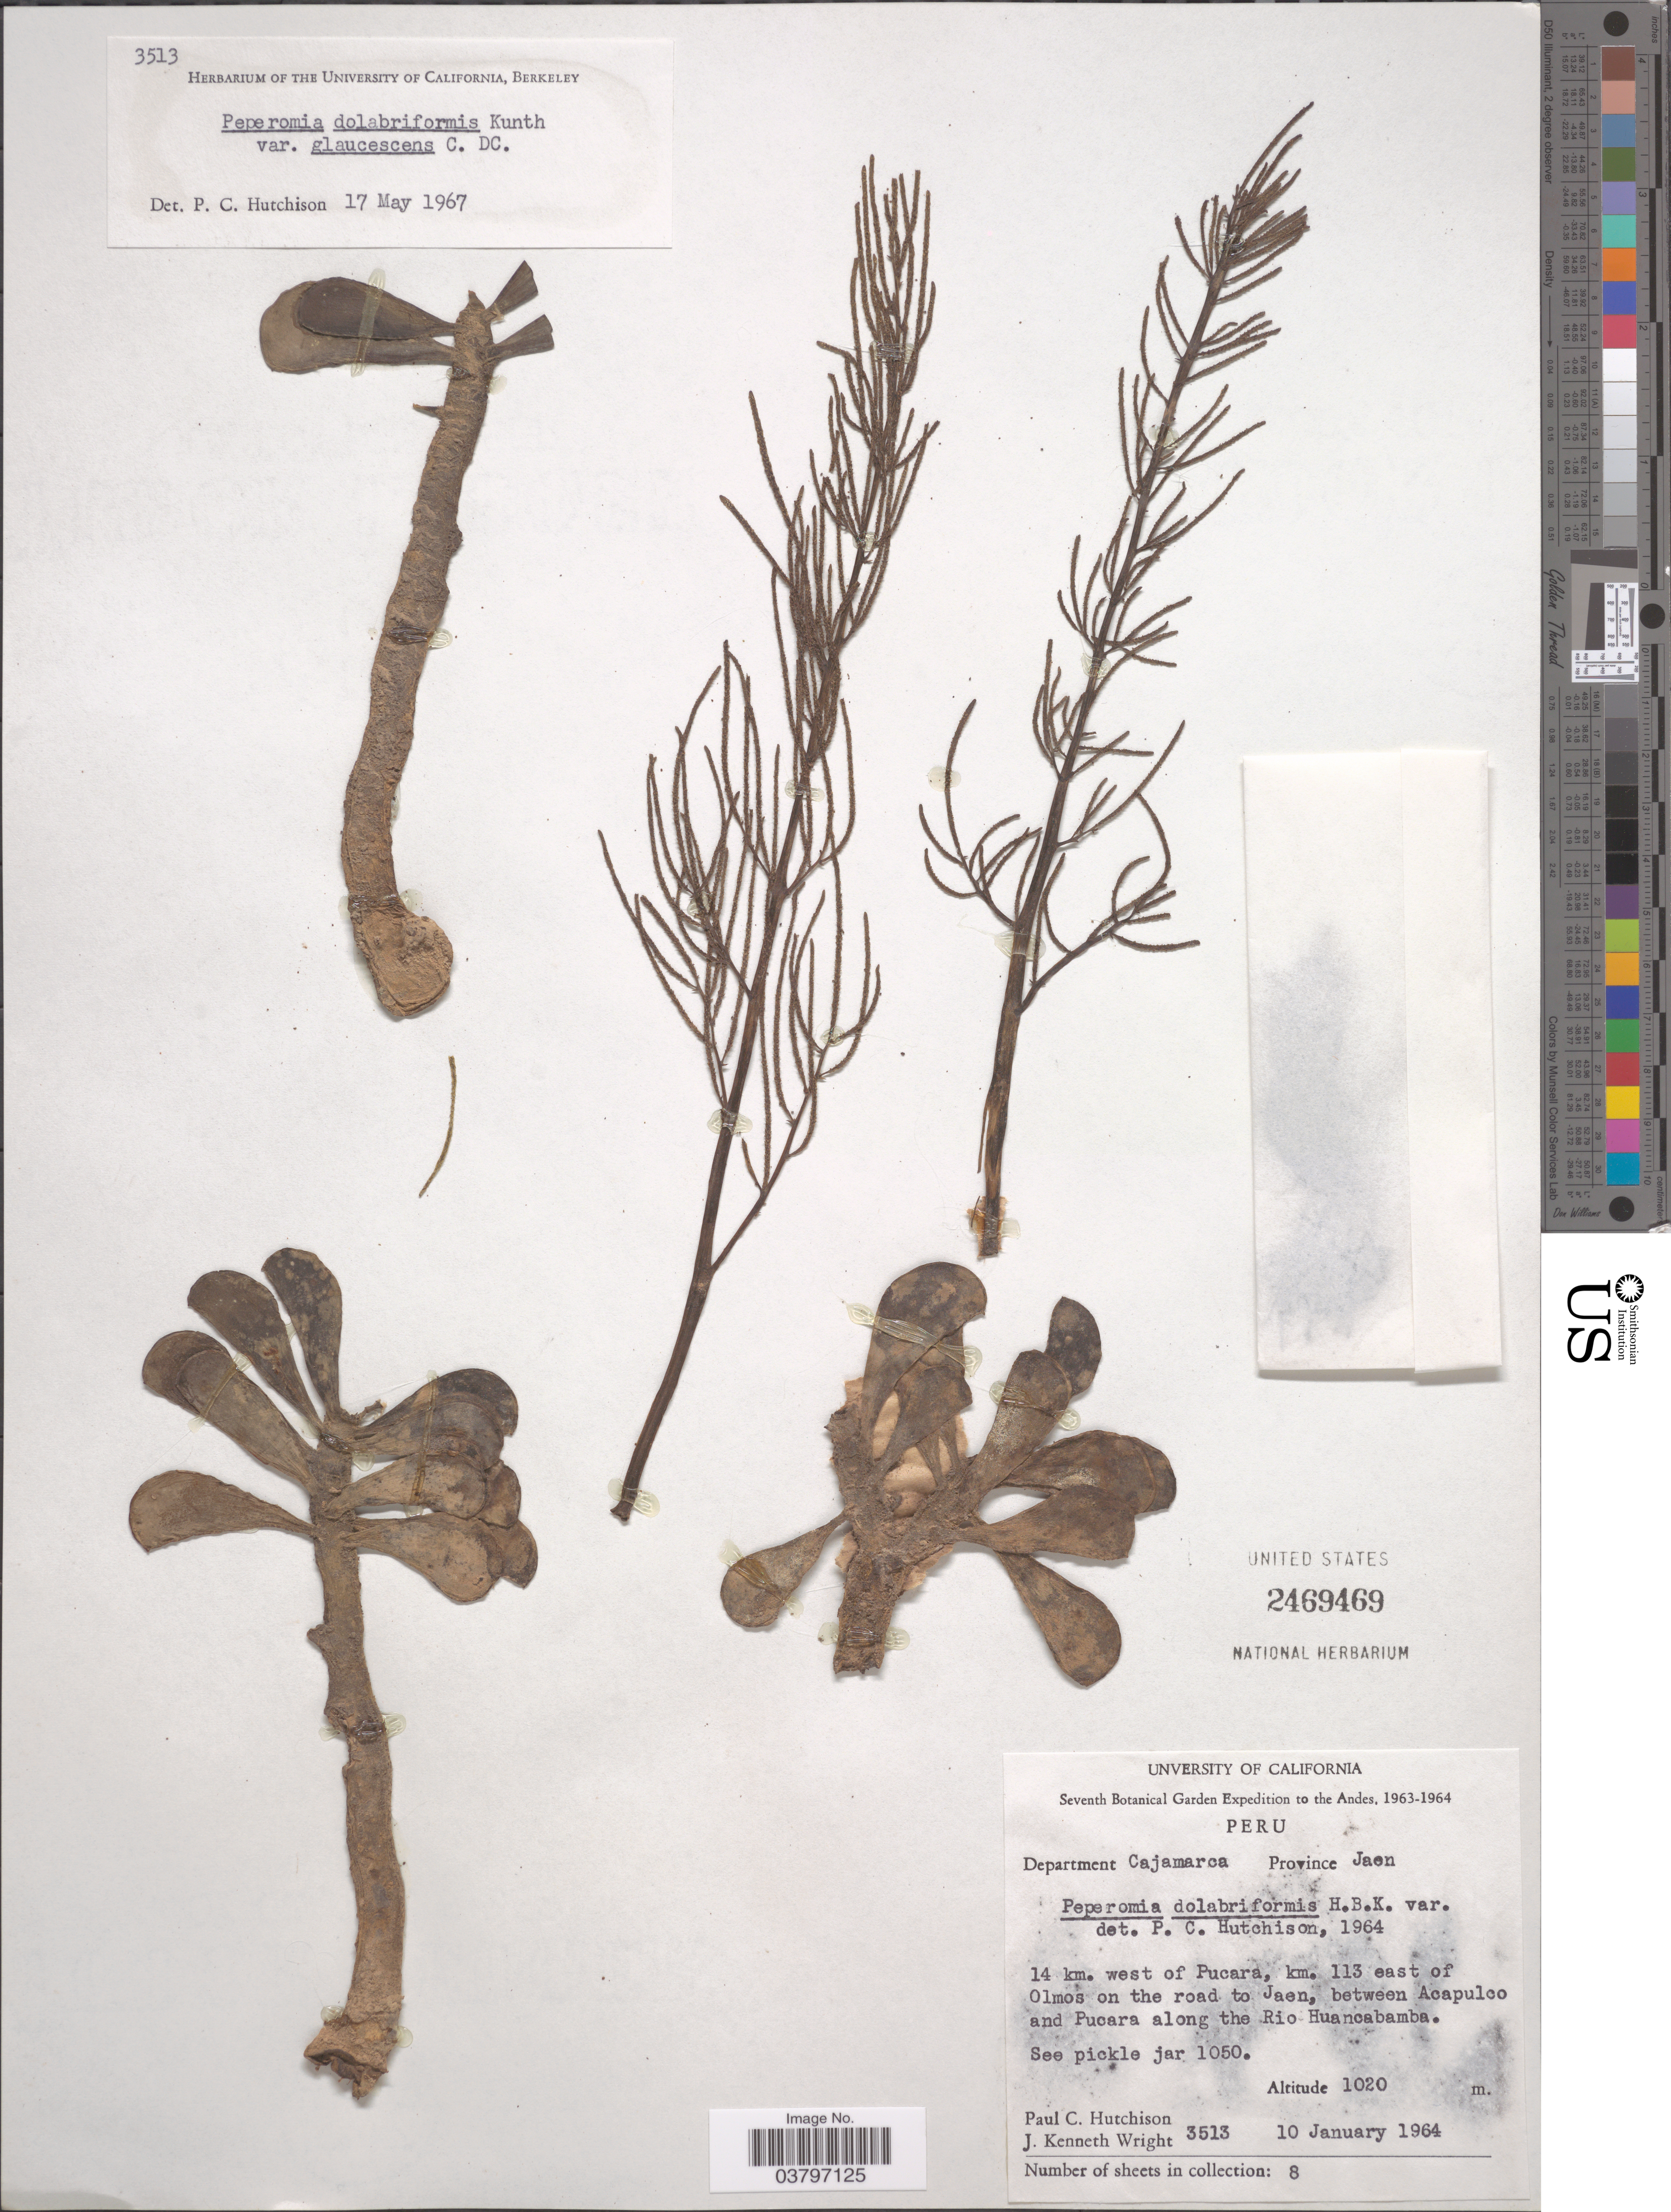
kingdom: Plantae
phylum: Tracheophyta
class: Magnoliopsida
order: Piperales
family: Piperaceae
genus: Peperomia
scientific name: Peperomia dolabriformis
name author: Kunth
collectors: P. C. Hutchison & J. K. Wright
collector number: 3513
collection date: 1964-01-10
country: Peru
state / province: Cajamarca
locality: The Andes. Department Cajamarca. Province Jaen. 14 km. west of Pucara, km. 113 east of Olmos on the road to Jaen, between Acapulco and Pucara along the Riio Huancabamba.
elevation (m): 1020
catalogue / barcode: US 2469469